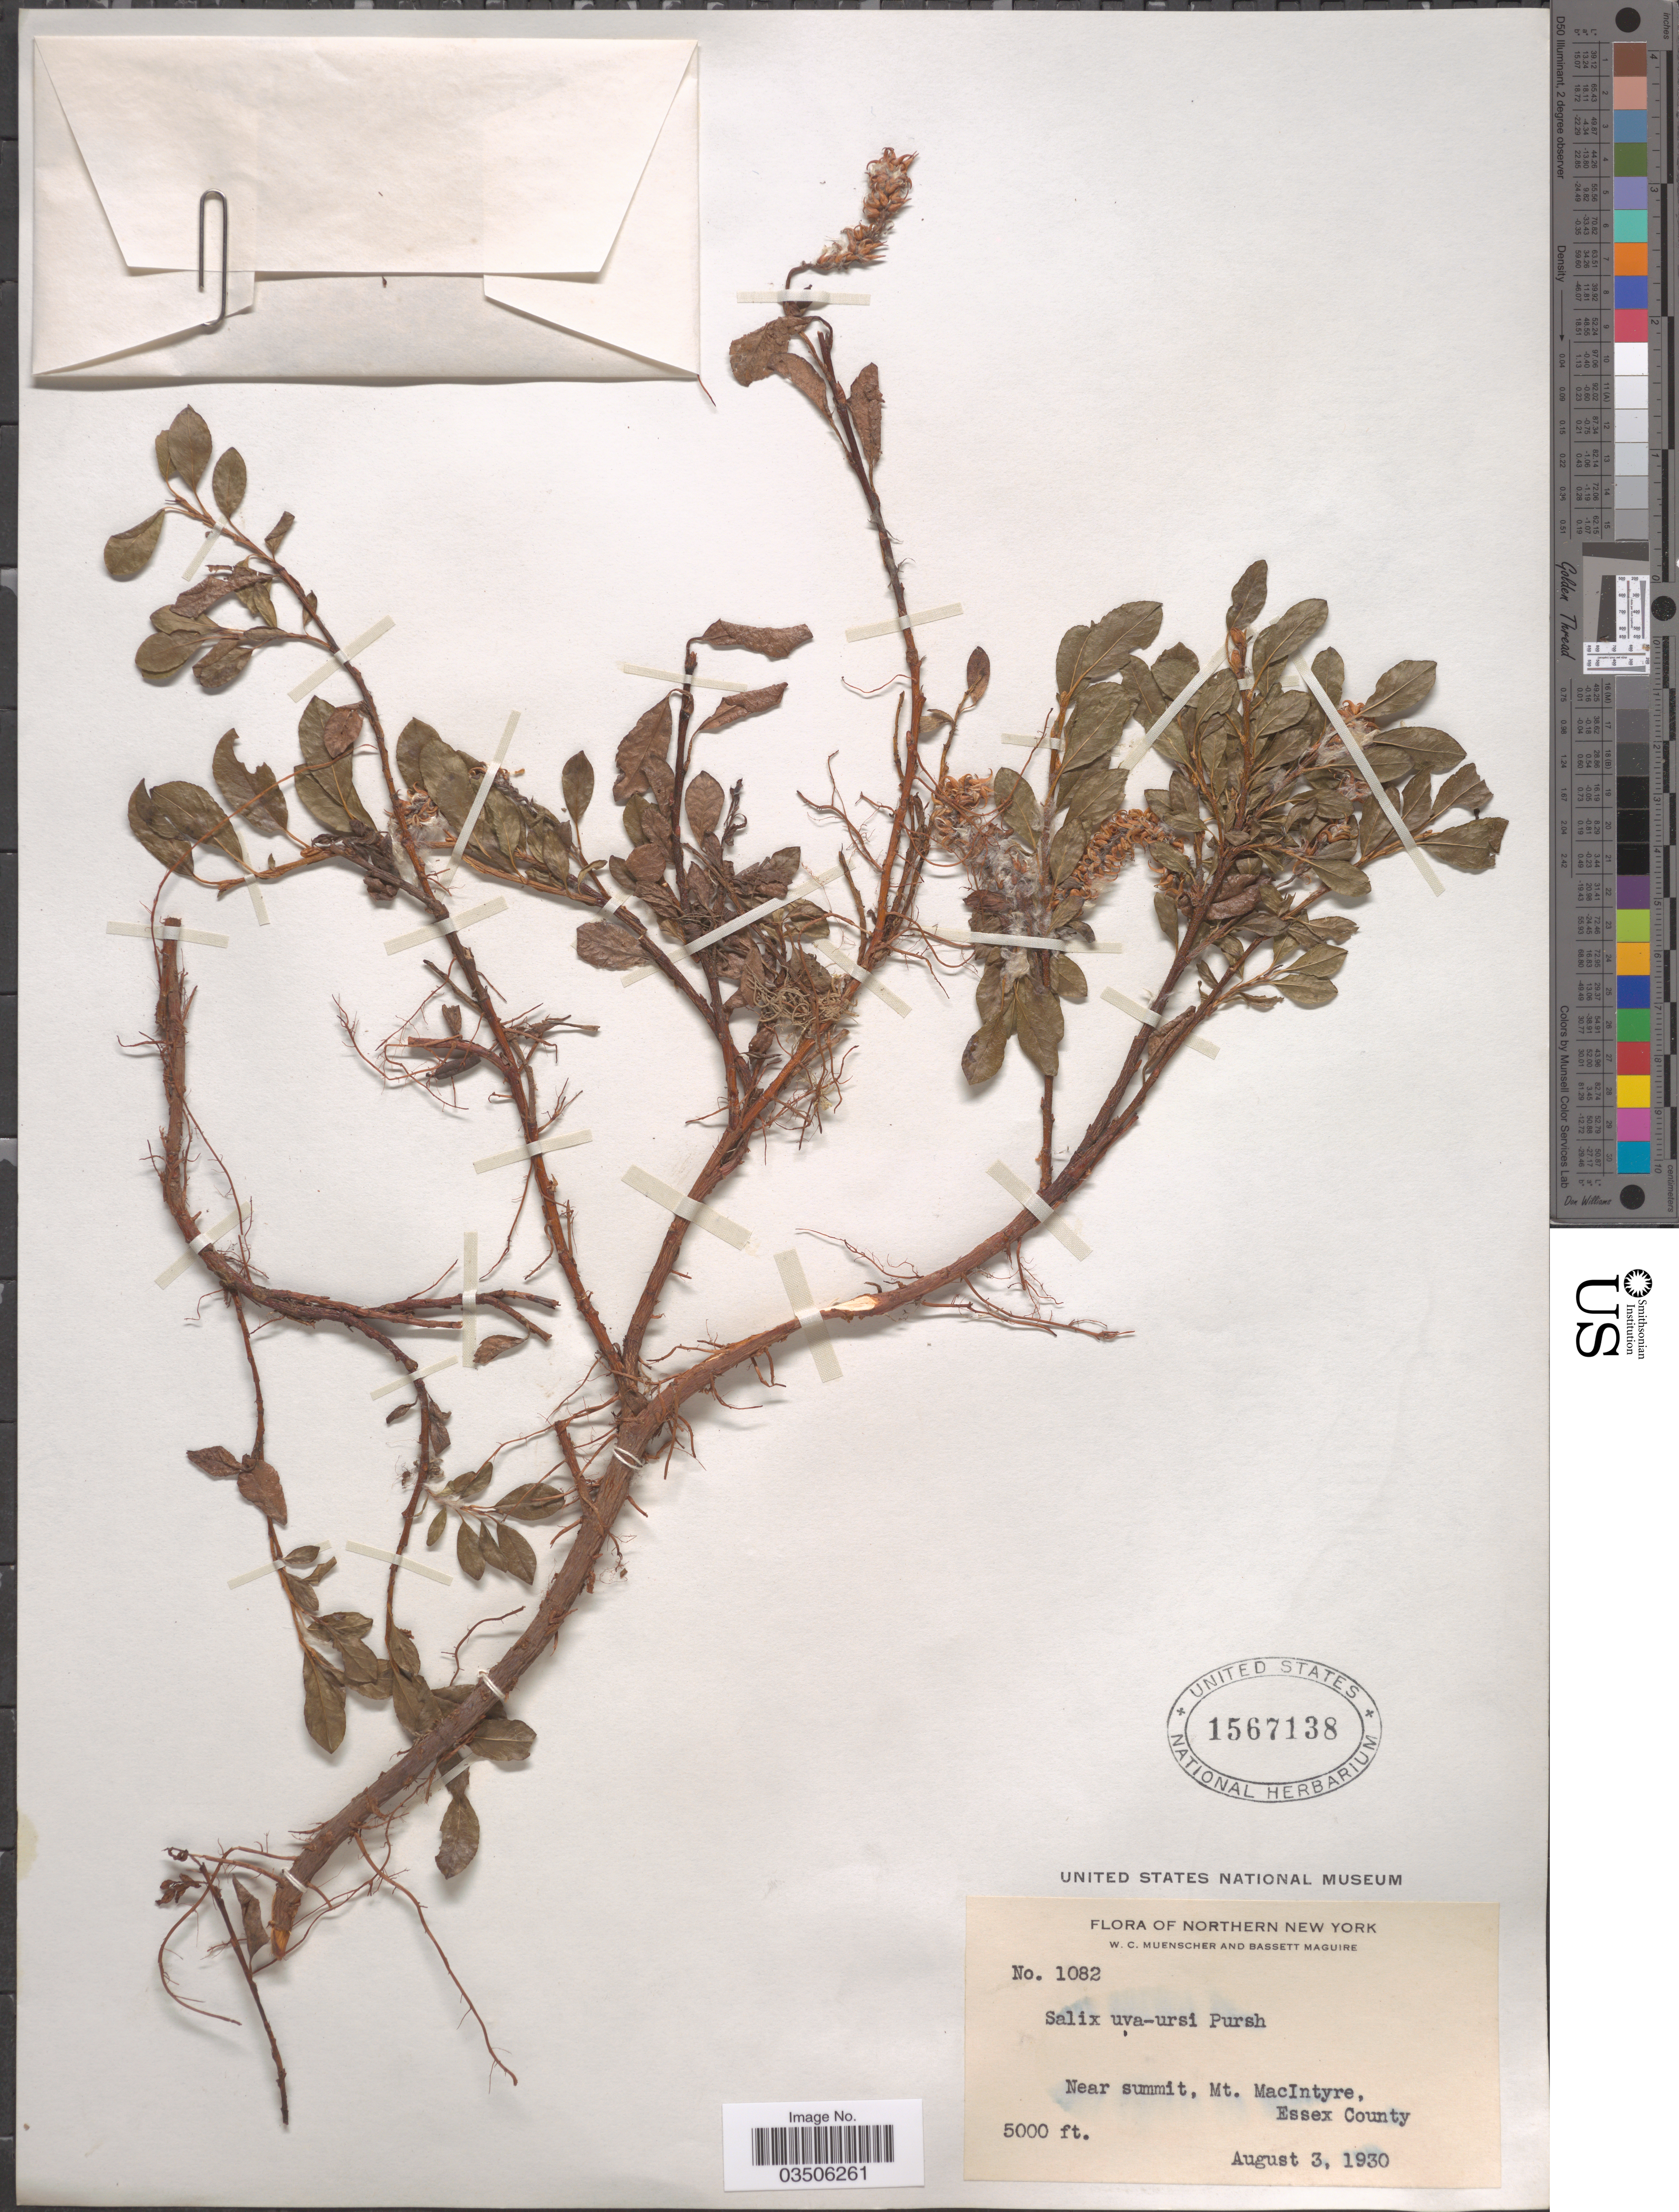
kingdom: Plantae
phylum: Tracheophyta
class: Magnoliopsida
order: Malpighiales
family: Salicaceae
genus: Salix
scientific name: Salix uva-ursi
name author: Pursh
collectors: W. Muenscher & B. Maguire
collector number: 1082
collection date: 1930-08-03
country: United States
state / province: New York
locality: Northern New York. Summit, of Mt. MacIntyre, Essex County.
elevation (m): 1524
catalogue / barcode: US 1567138